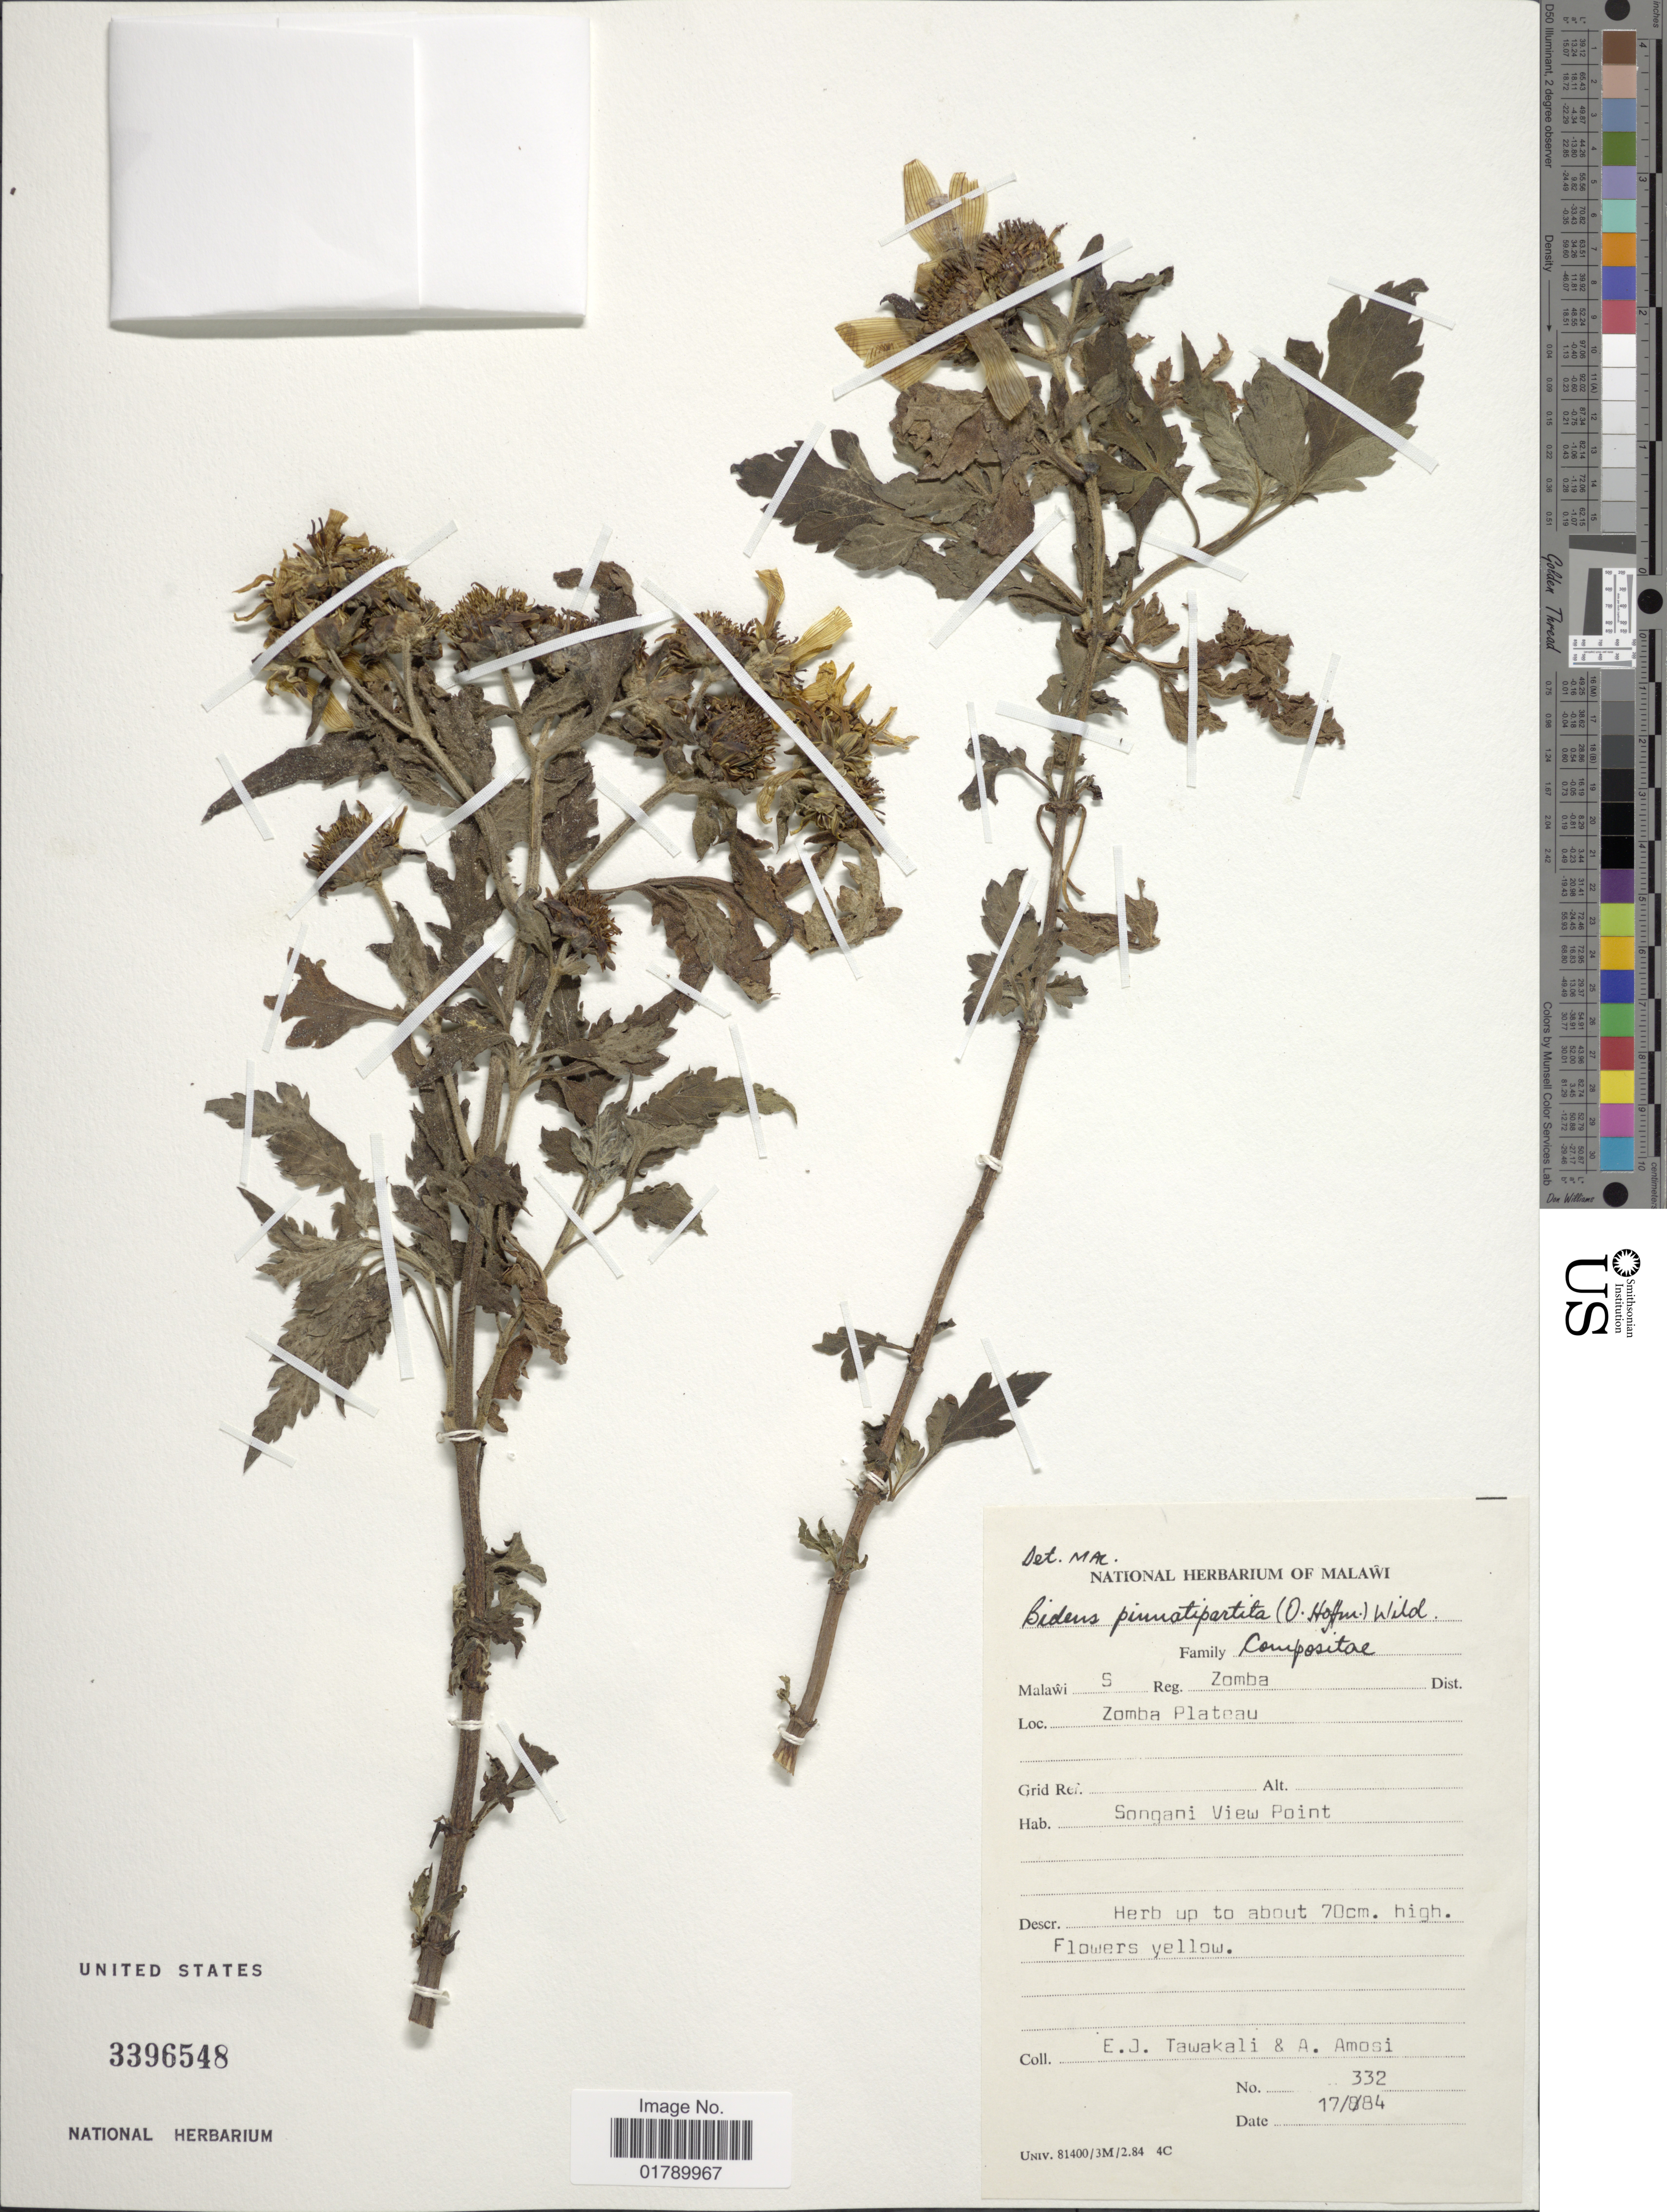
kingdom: Plantae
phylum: Tracheophyta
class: Magnoliopsida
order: Asterales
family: Asteraceae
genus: Bidens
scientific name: Bidens pinnatipartita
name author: (O. Hoffm.) Wild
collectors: E. Tawakali & A. Amosi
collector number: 332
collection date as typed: Transcribed d/m/y: 17/8/84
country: Malawi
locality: Malawi S Reg. Zomba Dist. Zomba Plateau.Songani View Point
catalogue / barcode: US 3396548